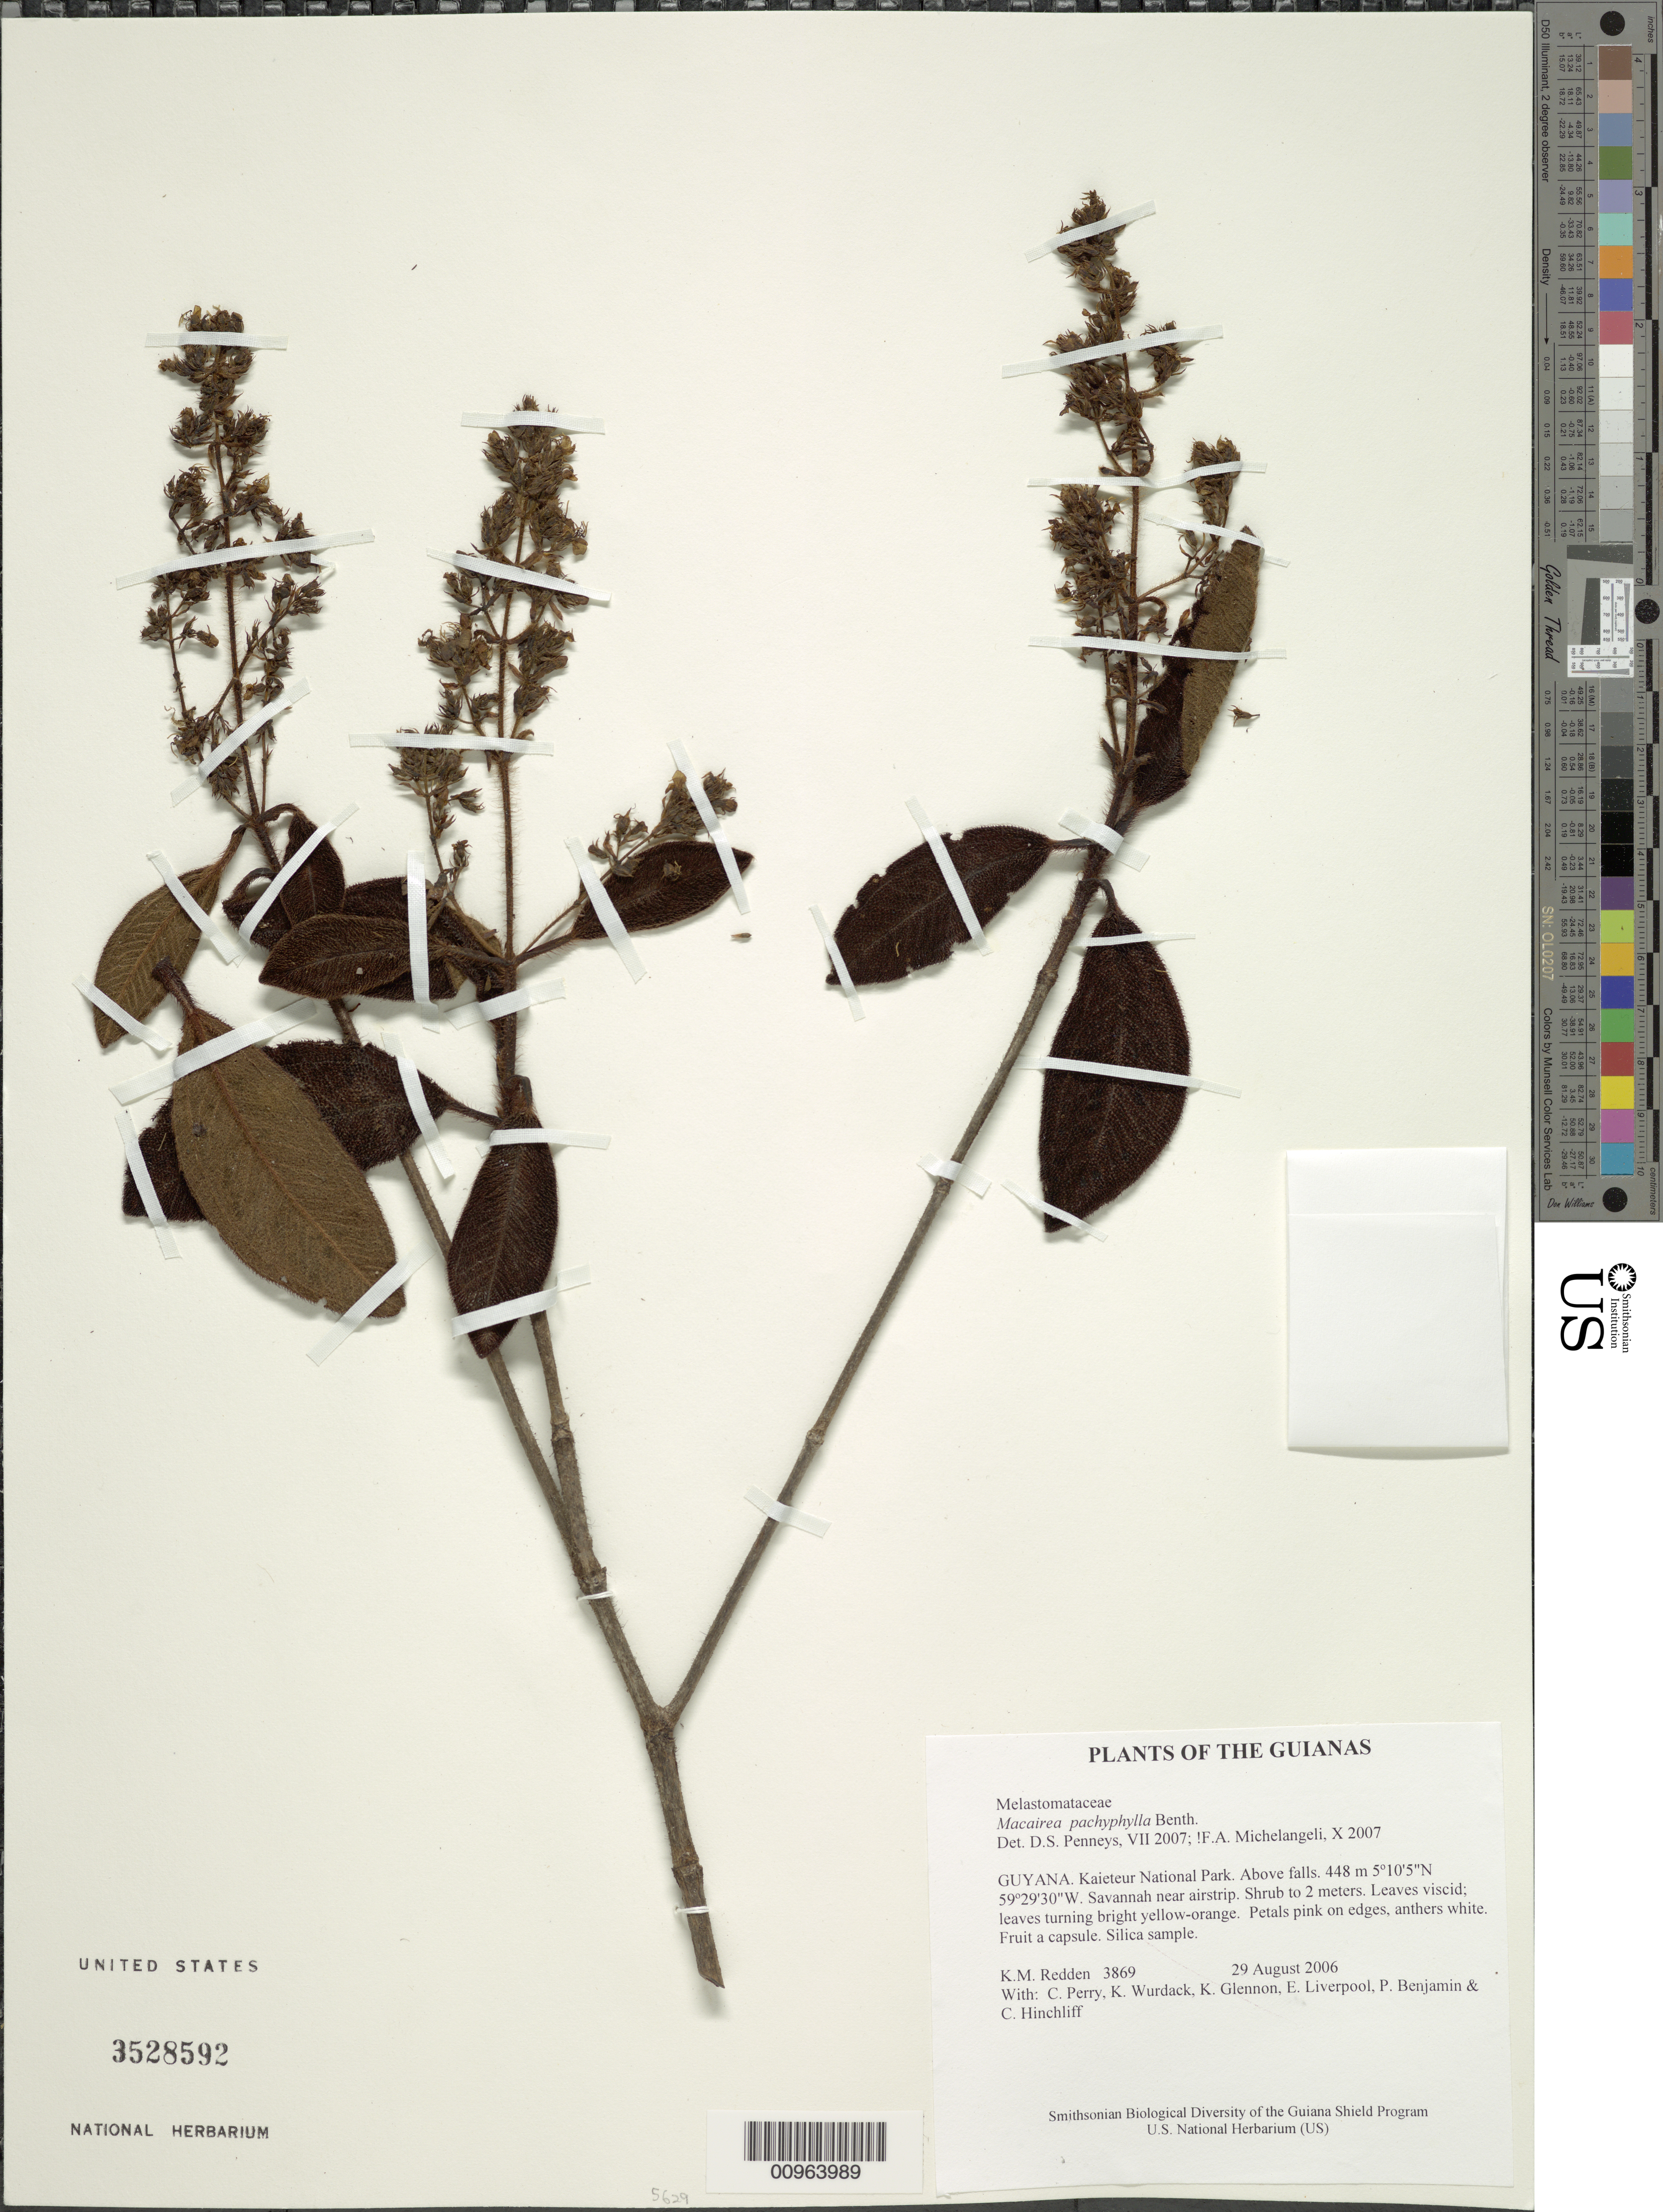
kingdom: Plantae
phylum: Tracheophyta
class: Magnoliopsida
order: Myrtales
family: Melastomataceae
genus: Macairea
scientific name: Macairea pachyphylla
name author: Benth.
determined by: Michelangeli, F. A.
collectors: K. M. Redden, C. Perry, K. Wurdack, K. Glennon, E. Liverpool, P. Benjamin & C. E. Hinchliff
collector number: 3869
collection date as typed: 29 August 2006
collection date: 2006-08-29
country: Guyana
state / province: Potaro-Siparuni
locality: Kaieteur National Park. Above falls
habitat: Savanna near airstrip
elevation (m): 448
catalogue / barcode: US 3528592